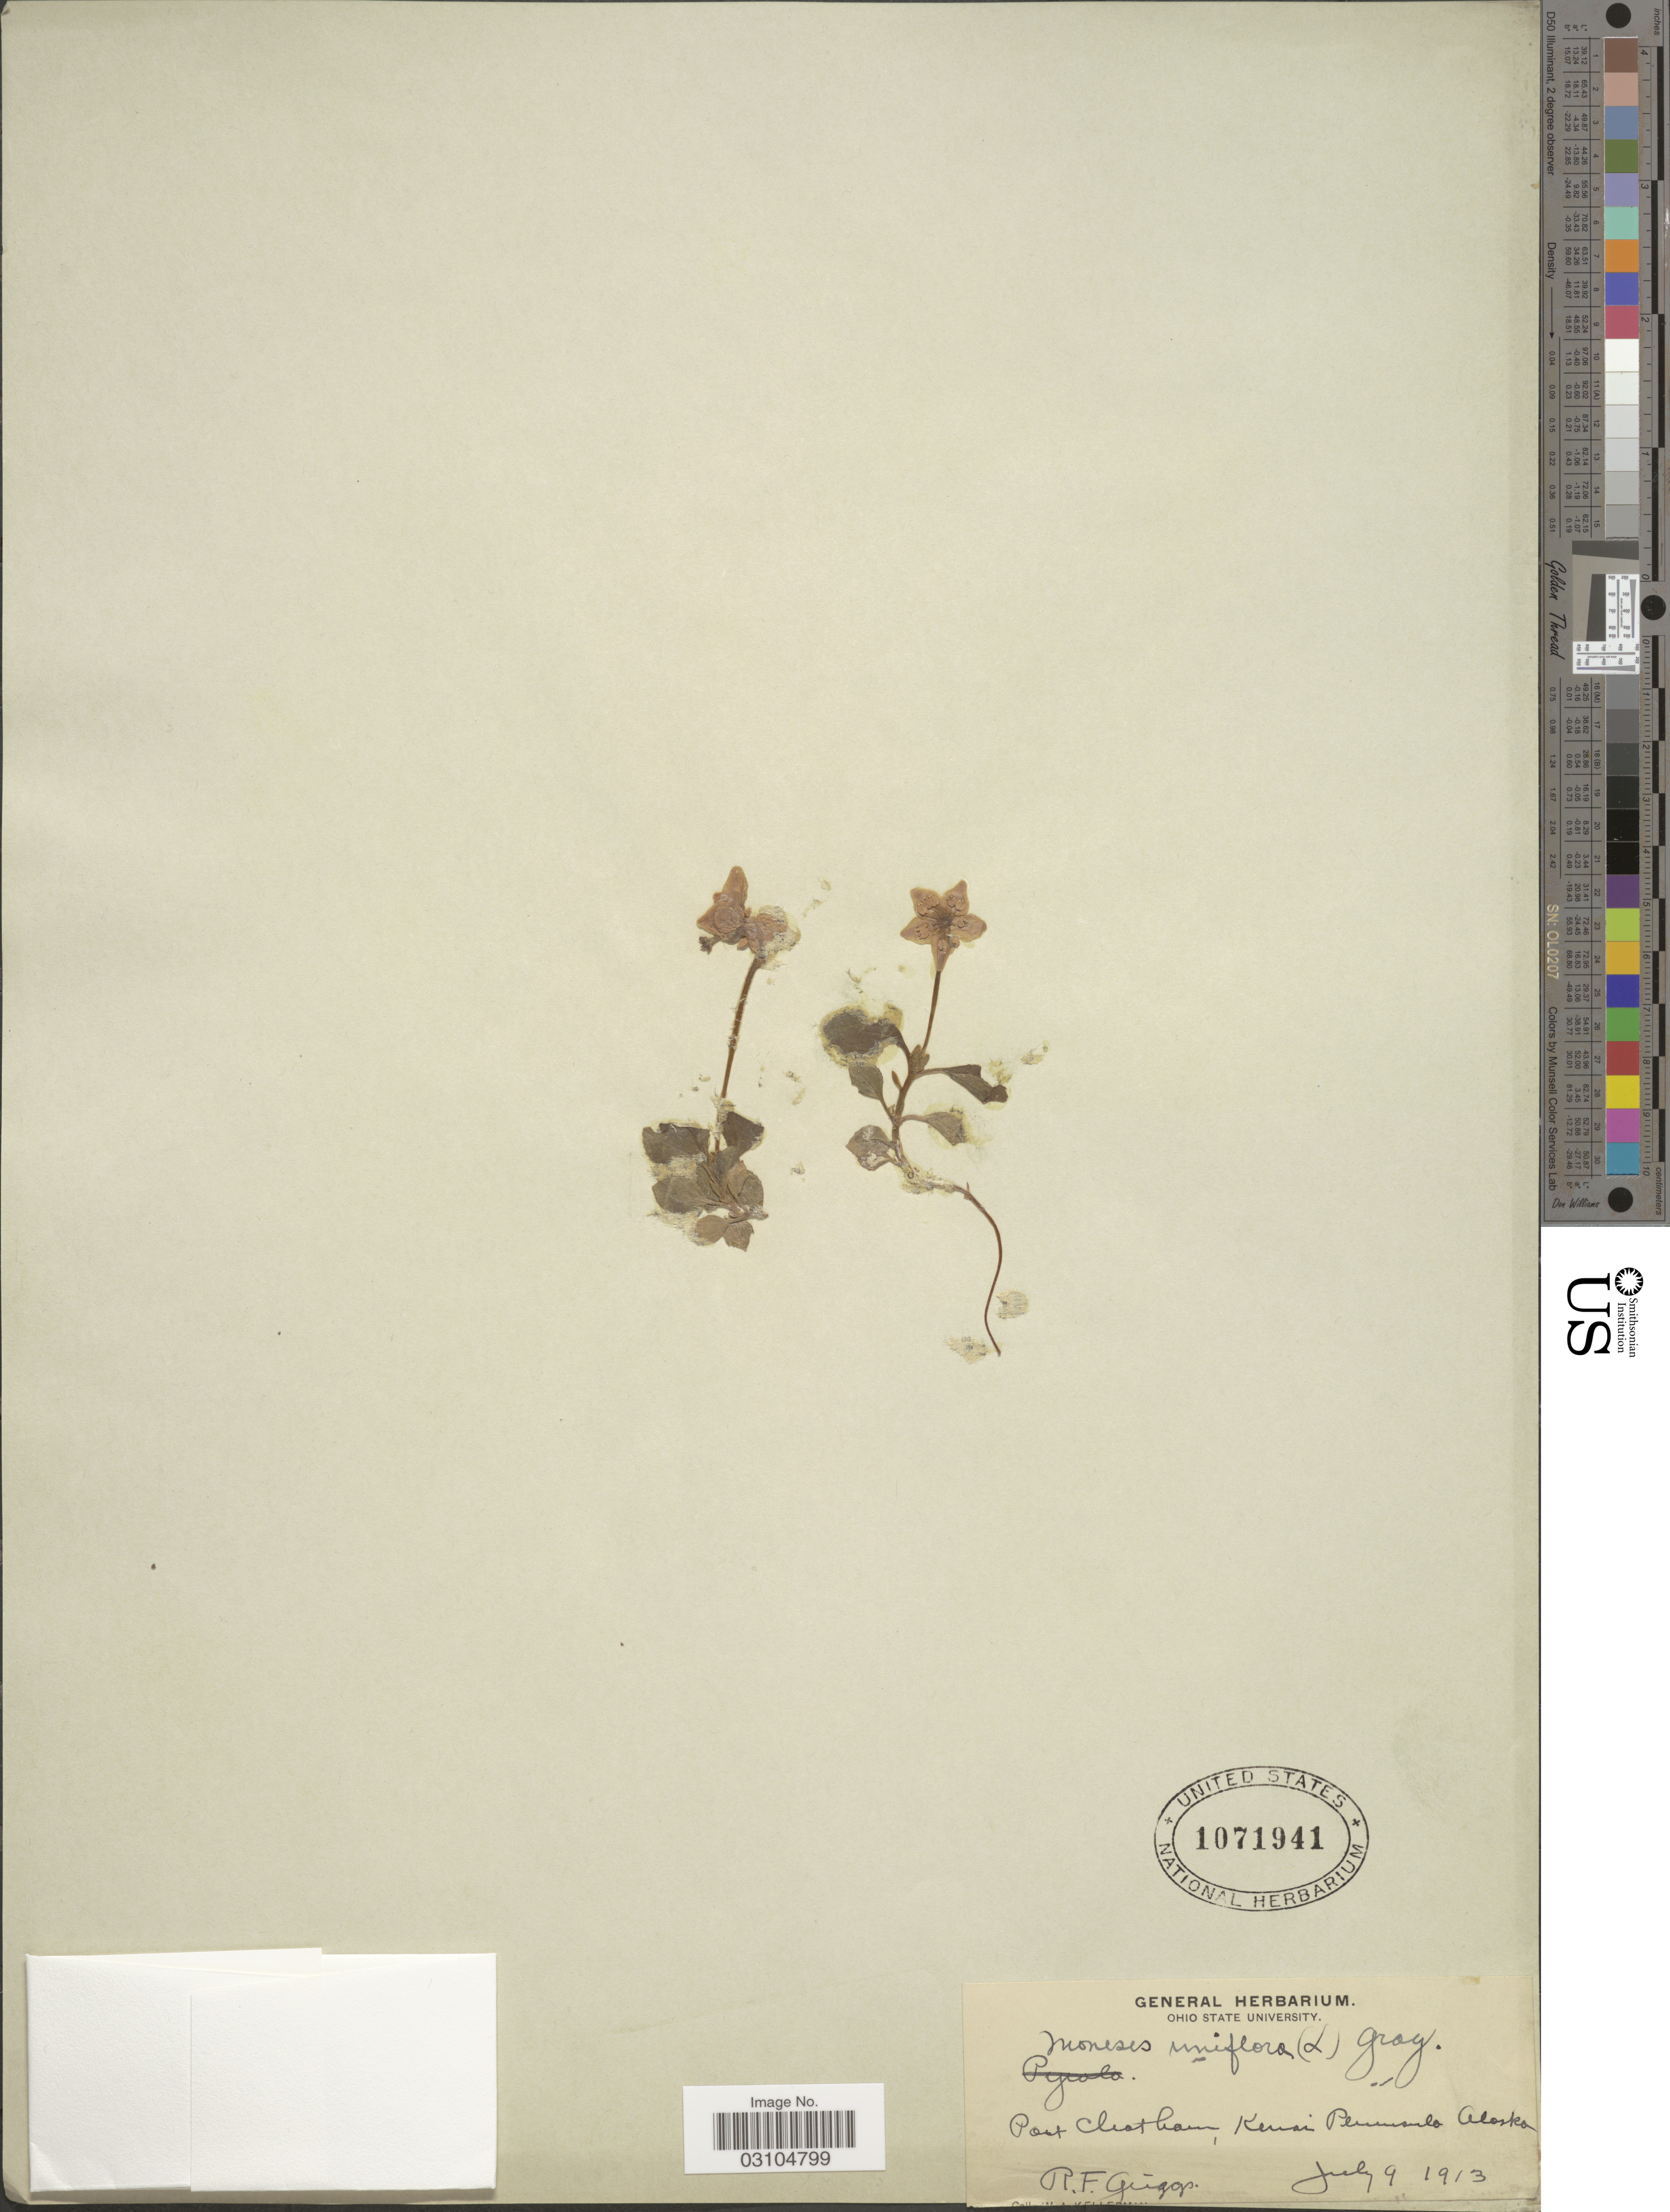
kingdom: Plantae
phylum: Tracheophyta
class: Magnoliopsida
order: Ericales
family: Ericaceae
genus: Moneses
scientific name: Moneses uniflora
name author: (L.) A. Gray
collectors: R. F. Griggs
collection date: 1913-07-09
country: United States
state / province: Alaska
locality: Port Chatham, Kenai Peninsula.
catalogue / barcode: US 1071941